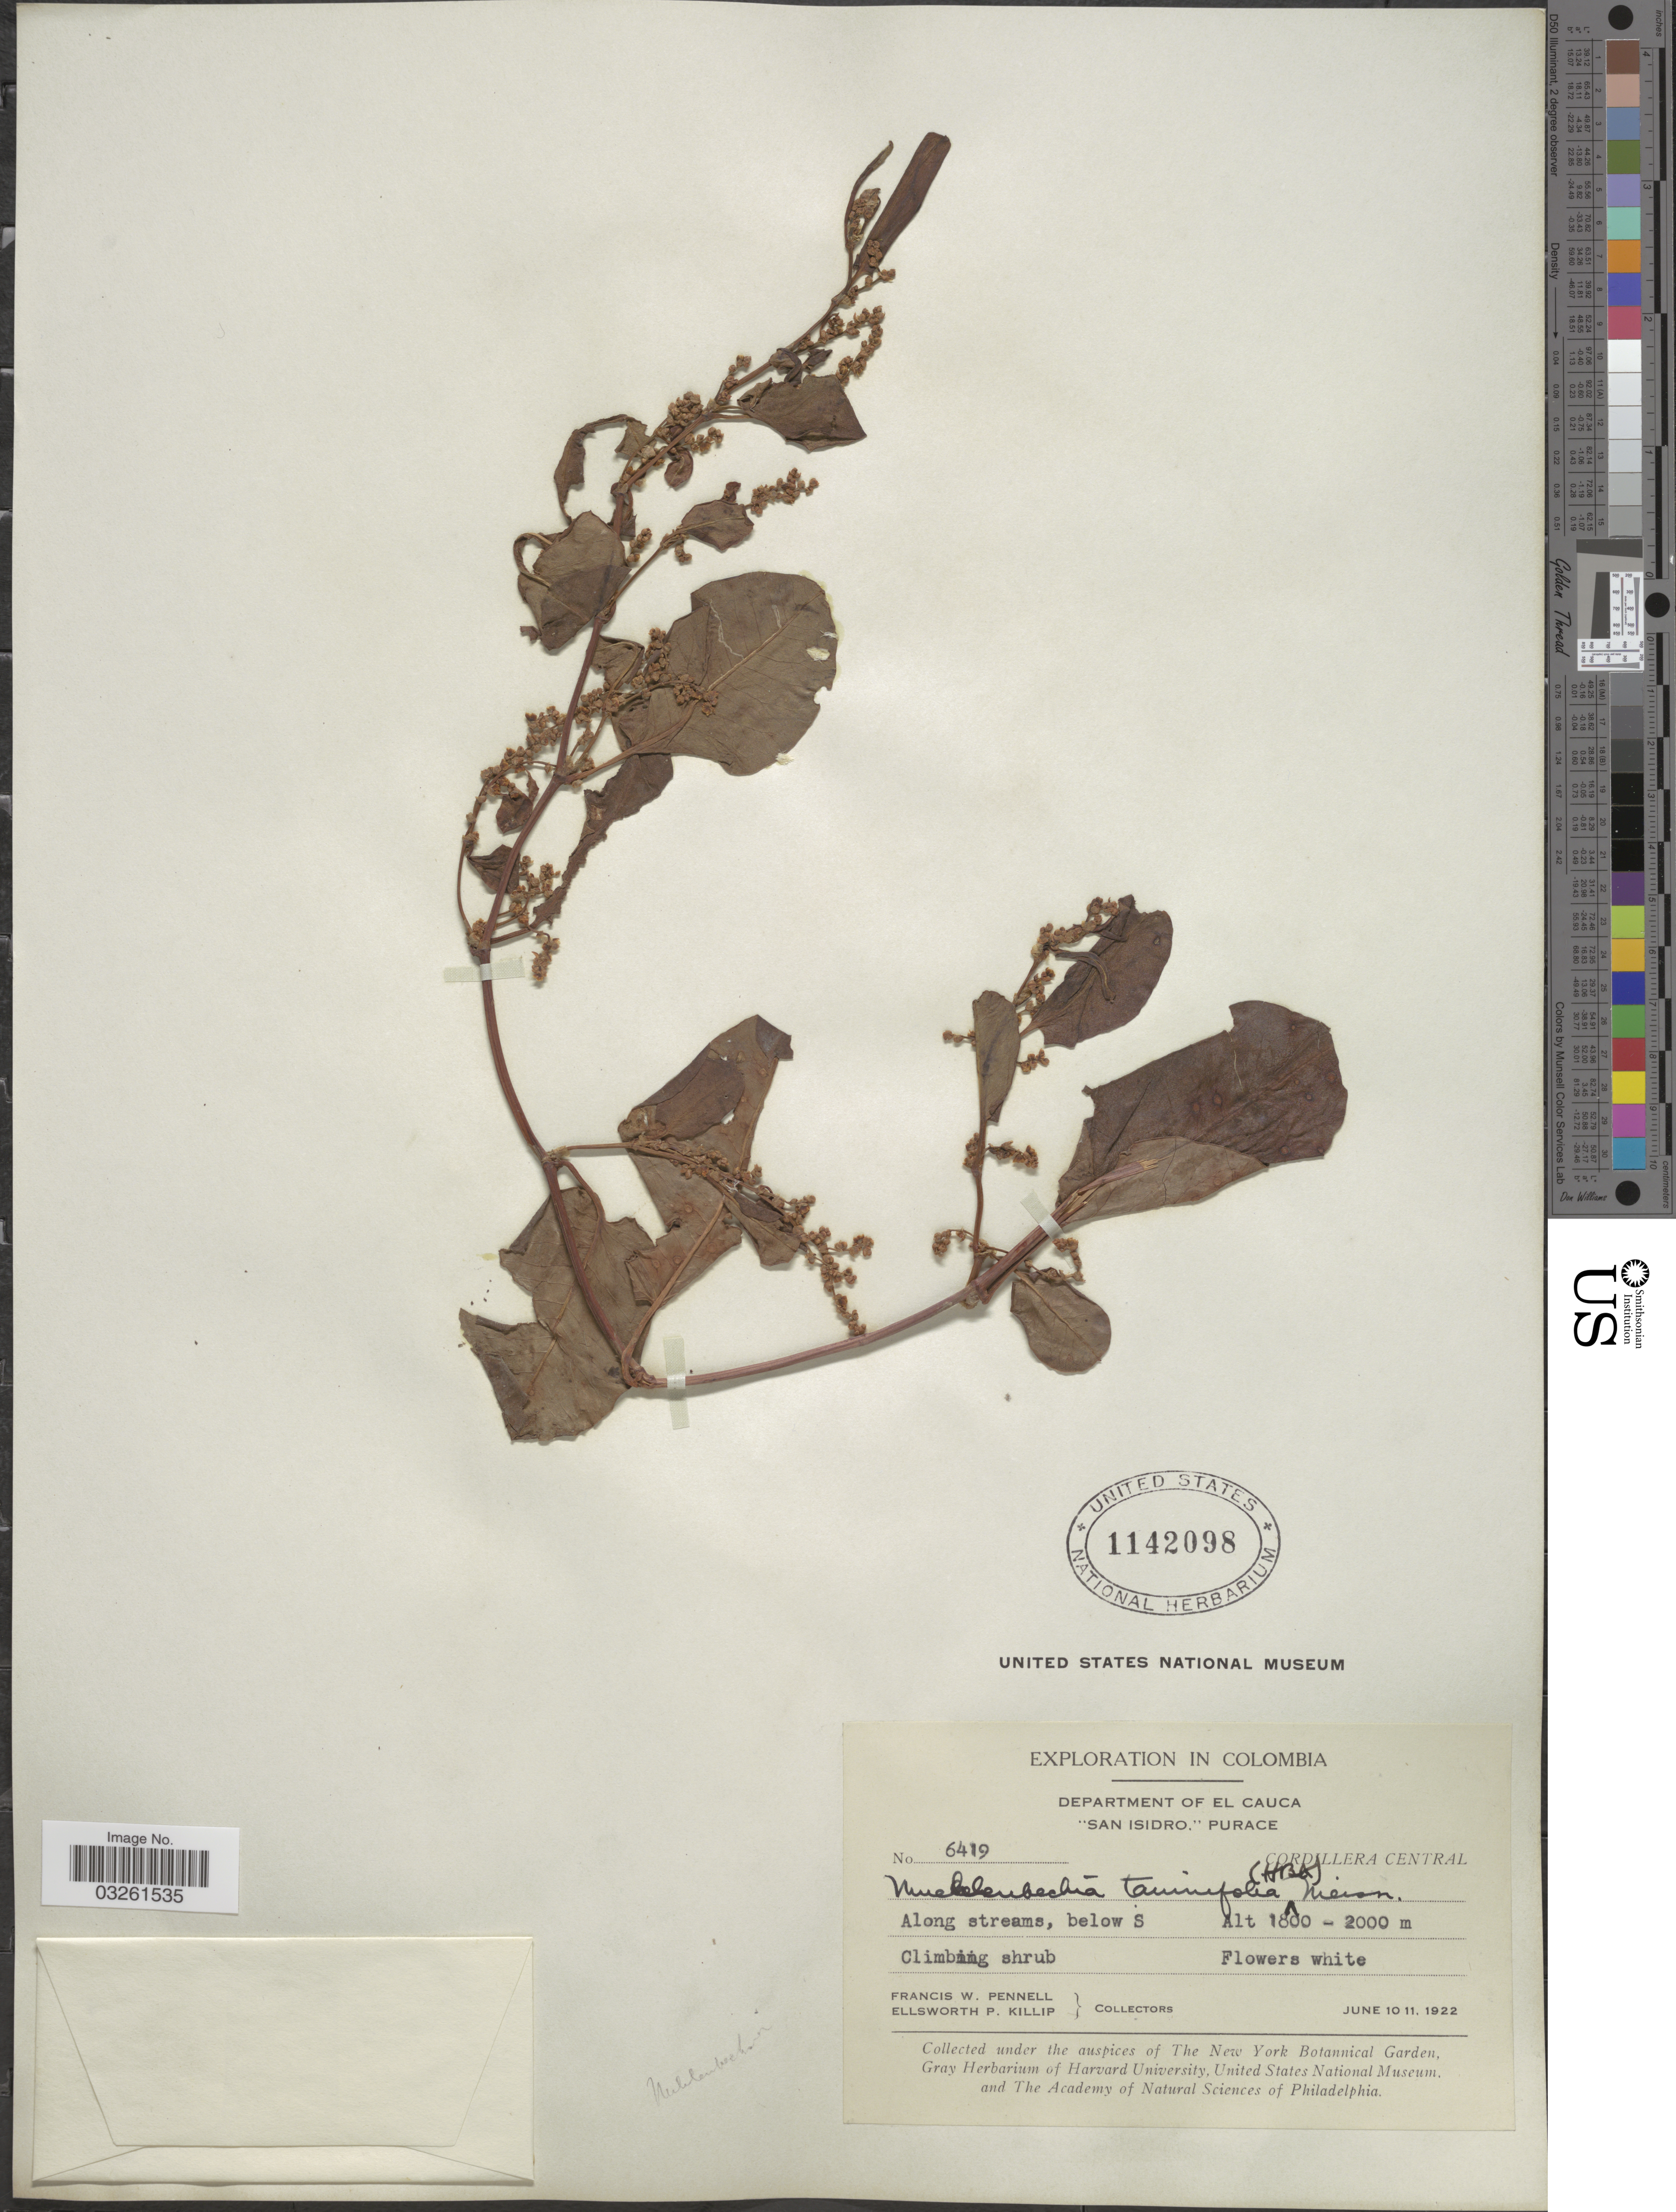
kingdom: Plantae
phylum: Tracheophyta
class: Magnoliopsida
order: Caryophyllales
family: Polygonaceae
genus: Muehlenbeckia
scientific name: Muehlenbeckia tamnifolia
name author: (Kunth) Meisn.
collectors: F. W. Pennell & E. P. Killip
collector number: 6419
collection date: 1922-06-10/1922-06-11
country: Colombia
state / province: Cauca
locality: Department of El Cauca, "San Isidro," Purace, Cordillera Central, Along streams, below S.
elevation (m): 1800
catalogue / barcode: US 1142098